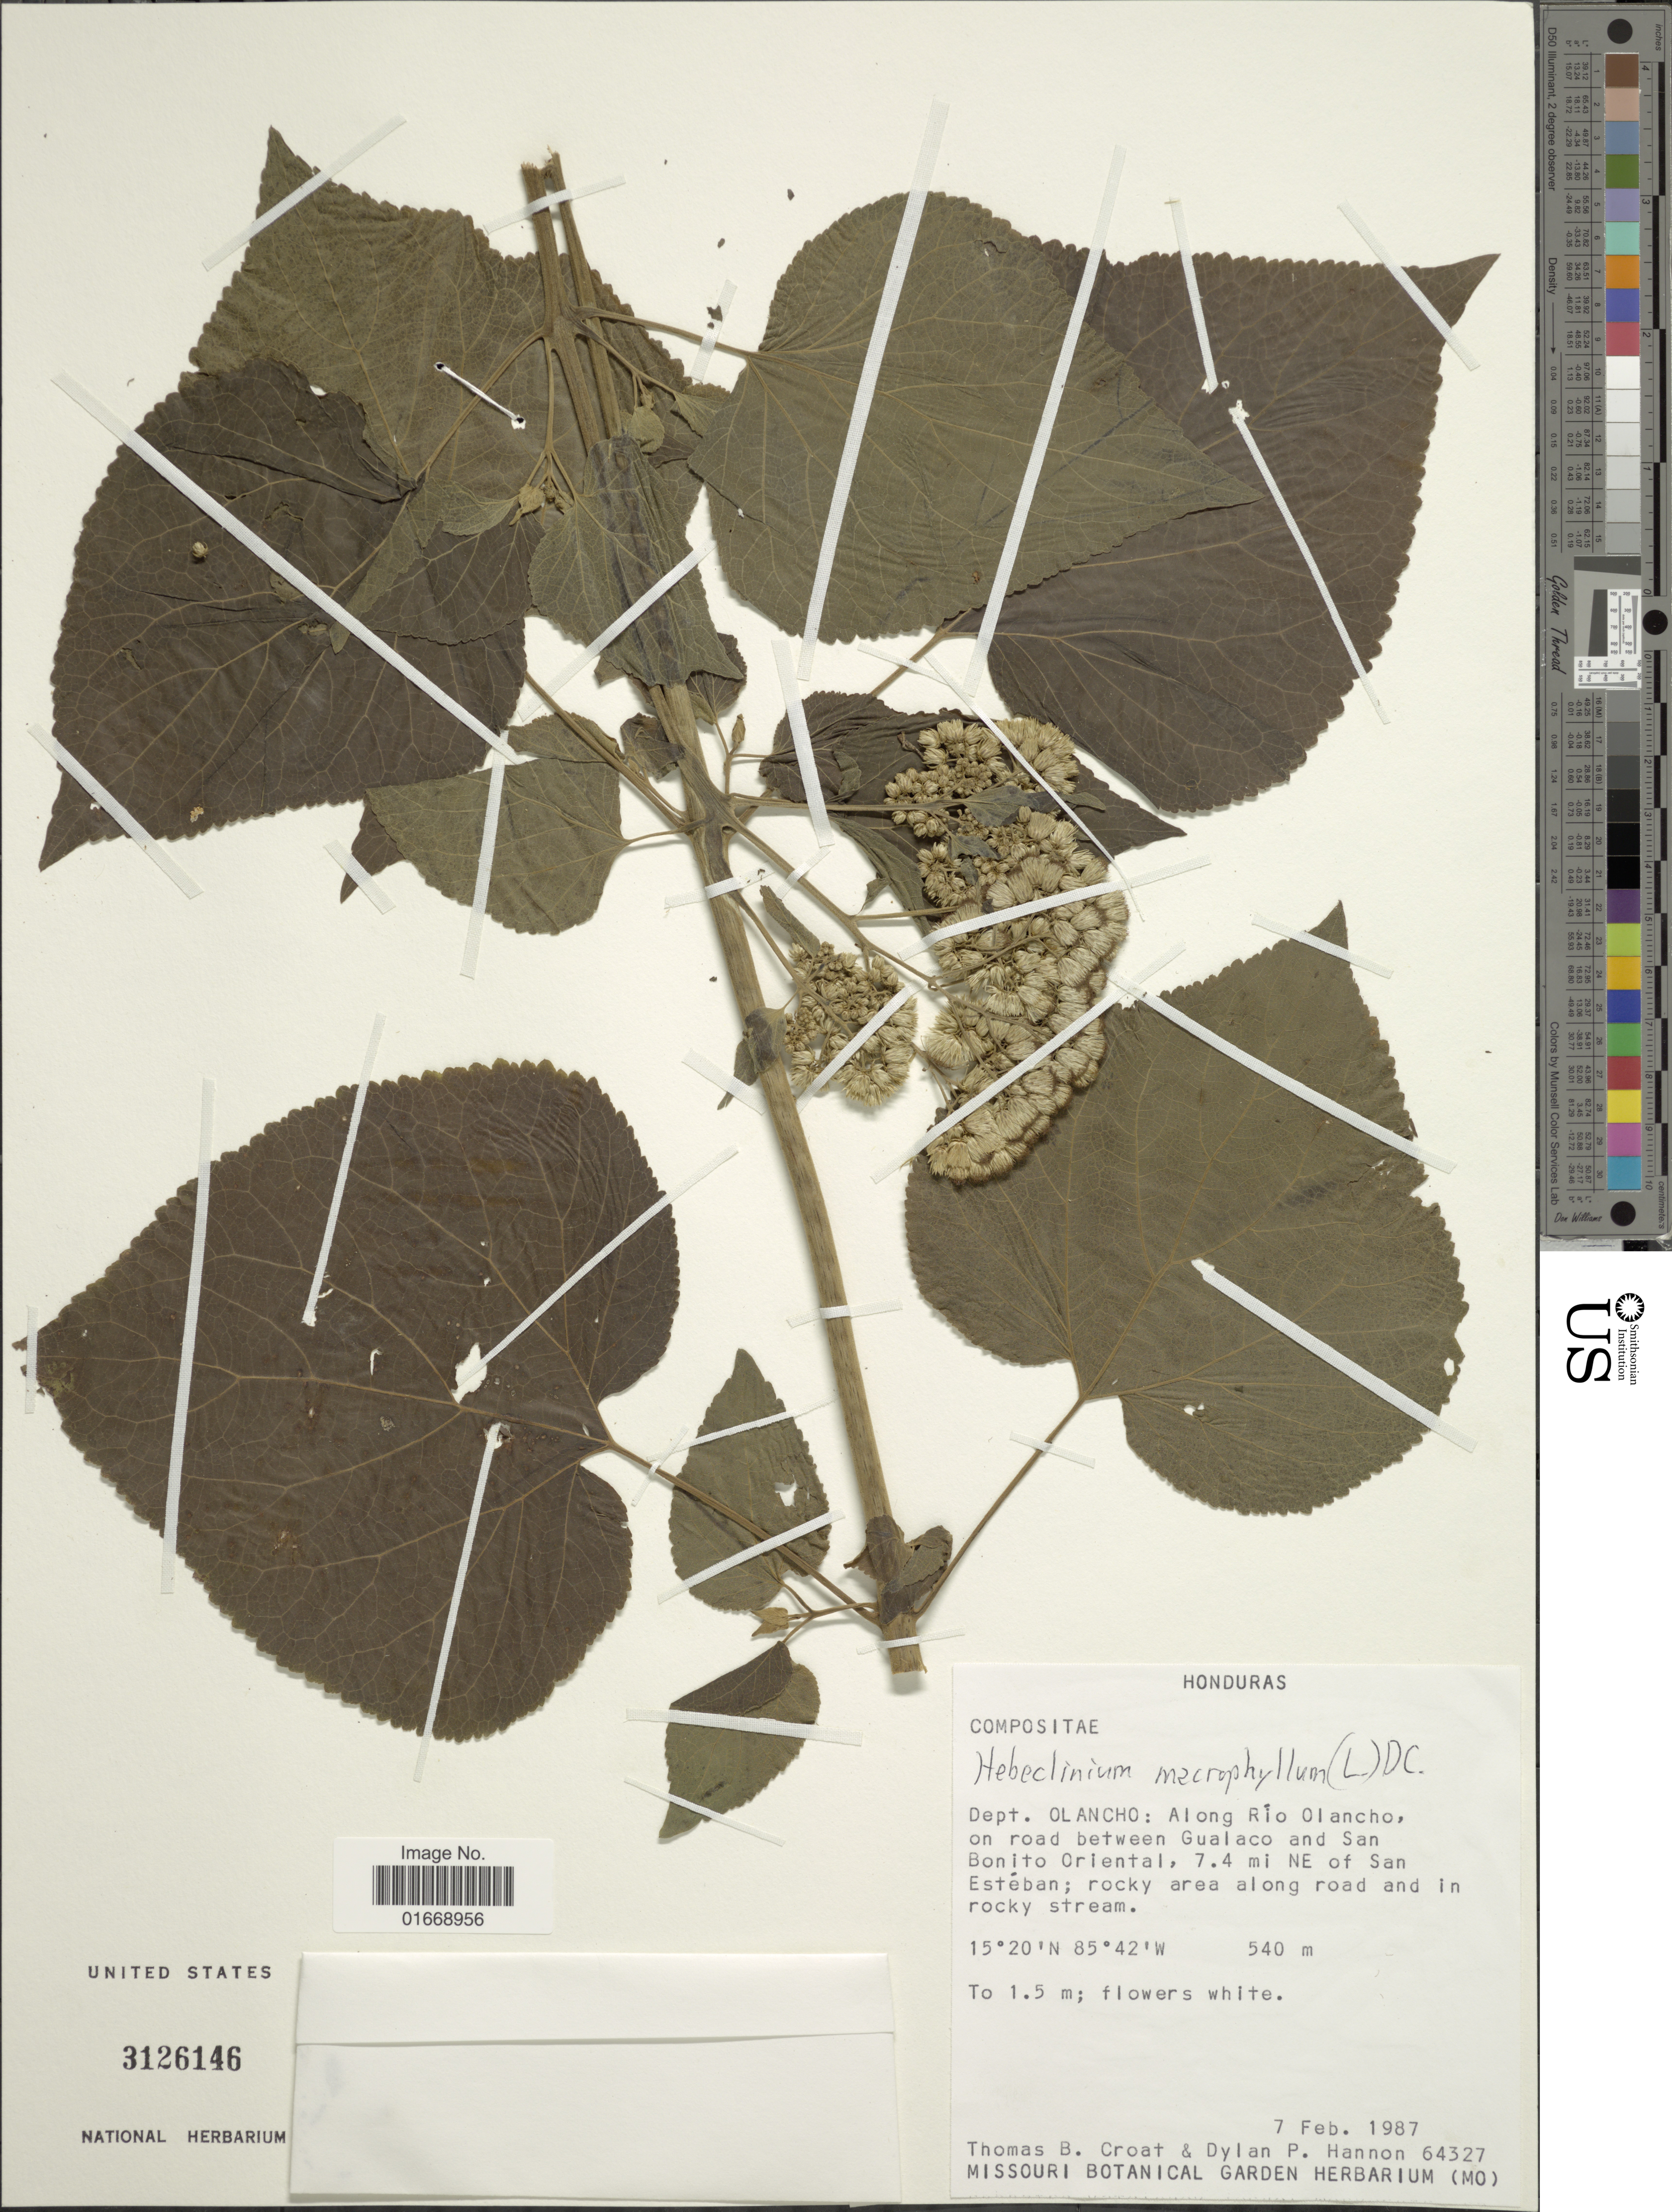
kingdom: Plantae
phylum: Tracheophyta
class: Magnoliopsida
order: Asterales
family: Asteraceae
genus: Hebeclinium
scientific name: Hebeclinium macrophyllum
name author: (L.) DC.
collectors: T. B. Croat & D. Hannon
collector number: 64327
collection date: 1987-02-07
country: Honduras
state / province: Olancho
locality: Along Rio Olancho, on road between Gualaco and San Bonito Oriental, 7.4 mi NE of San Esteban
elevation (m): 540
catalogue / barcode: US 3126146